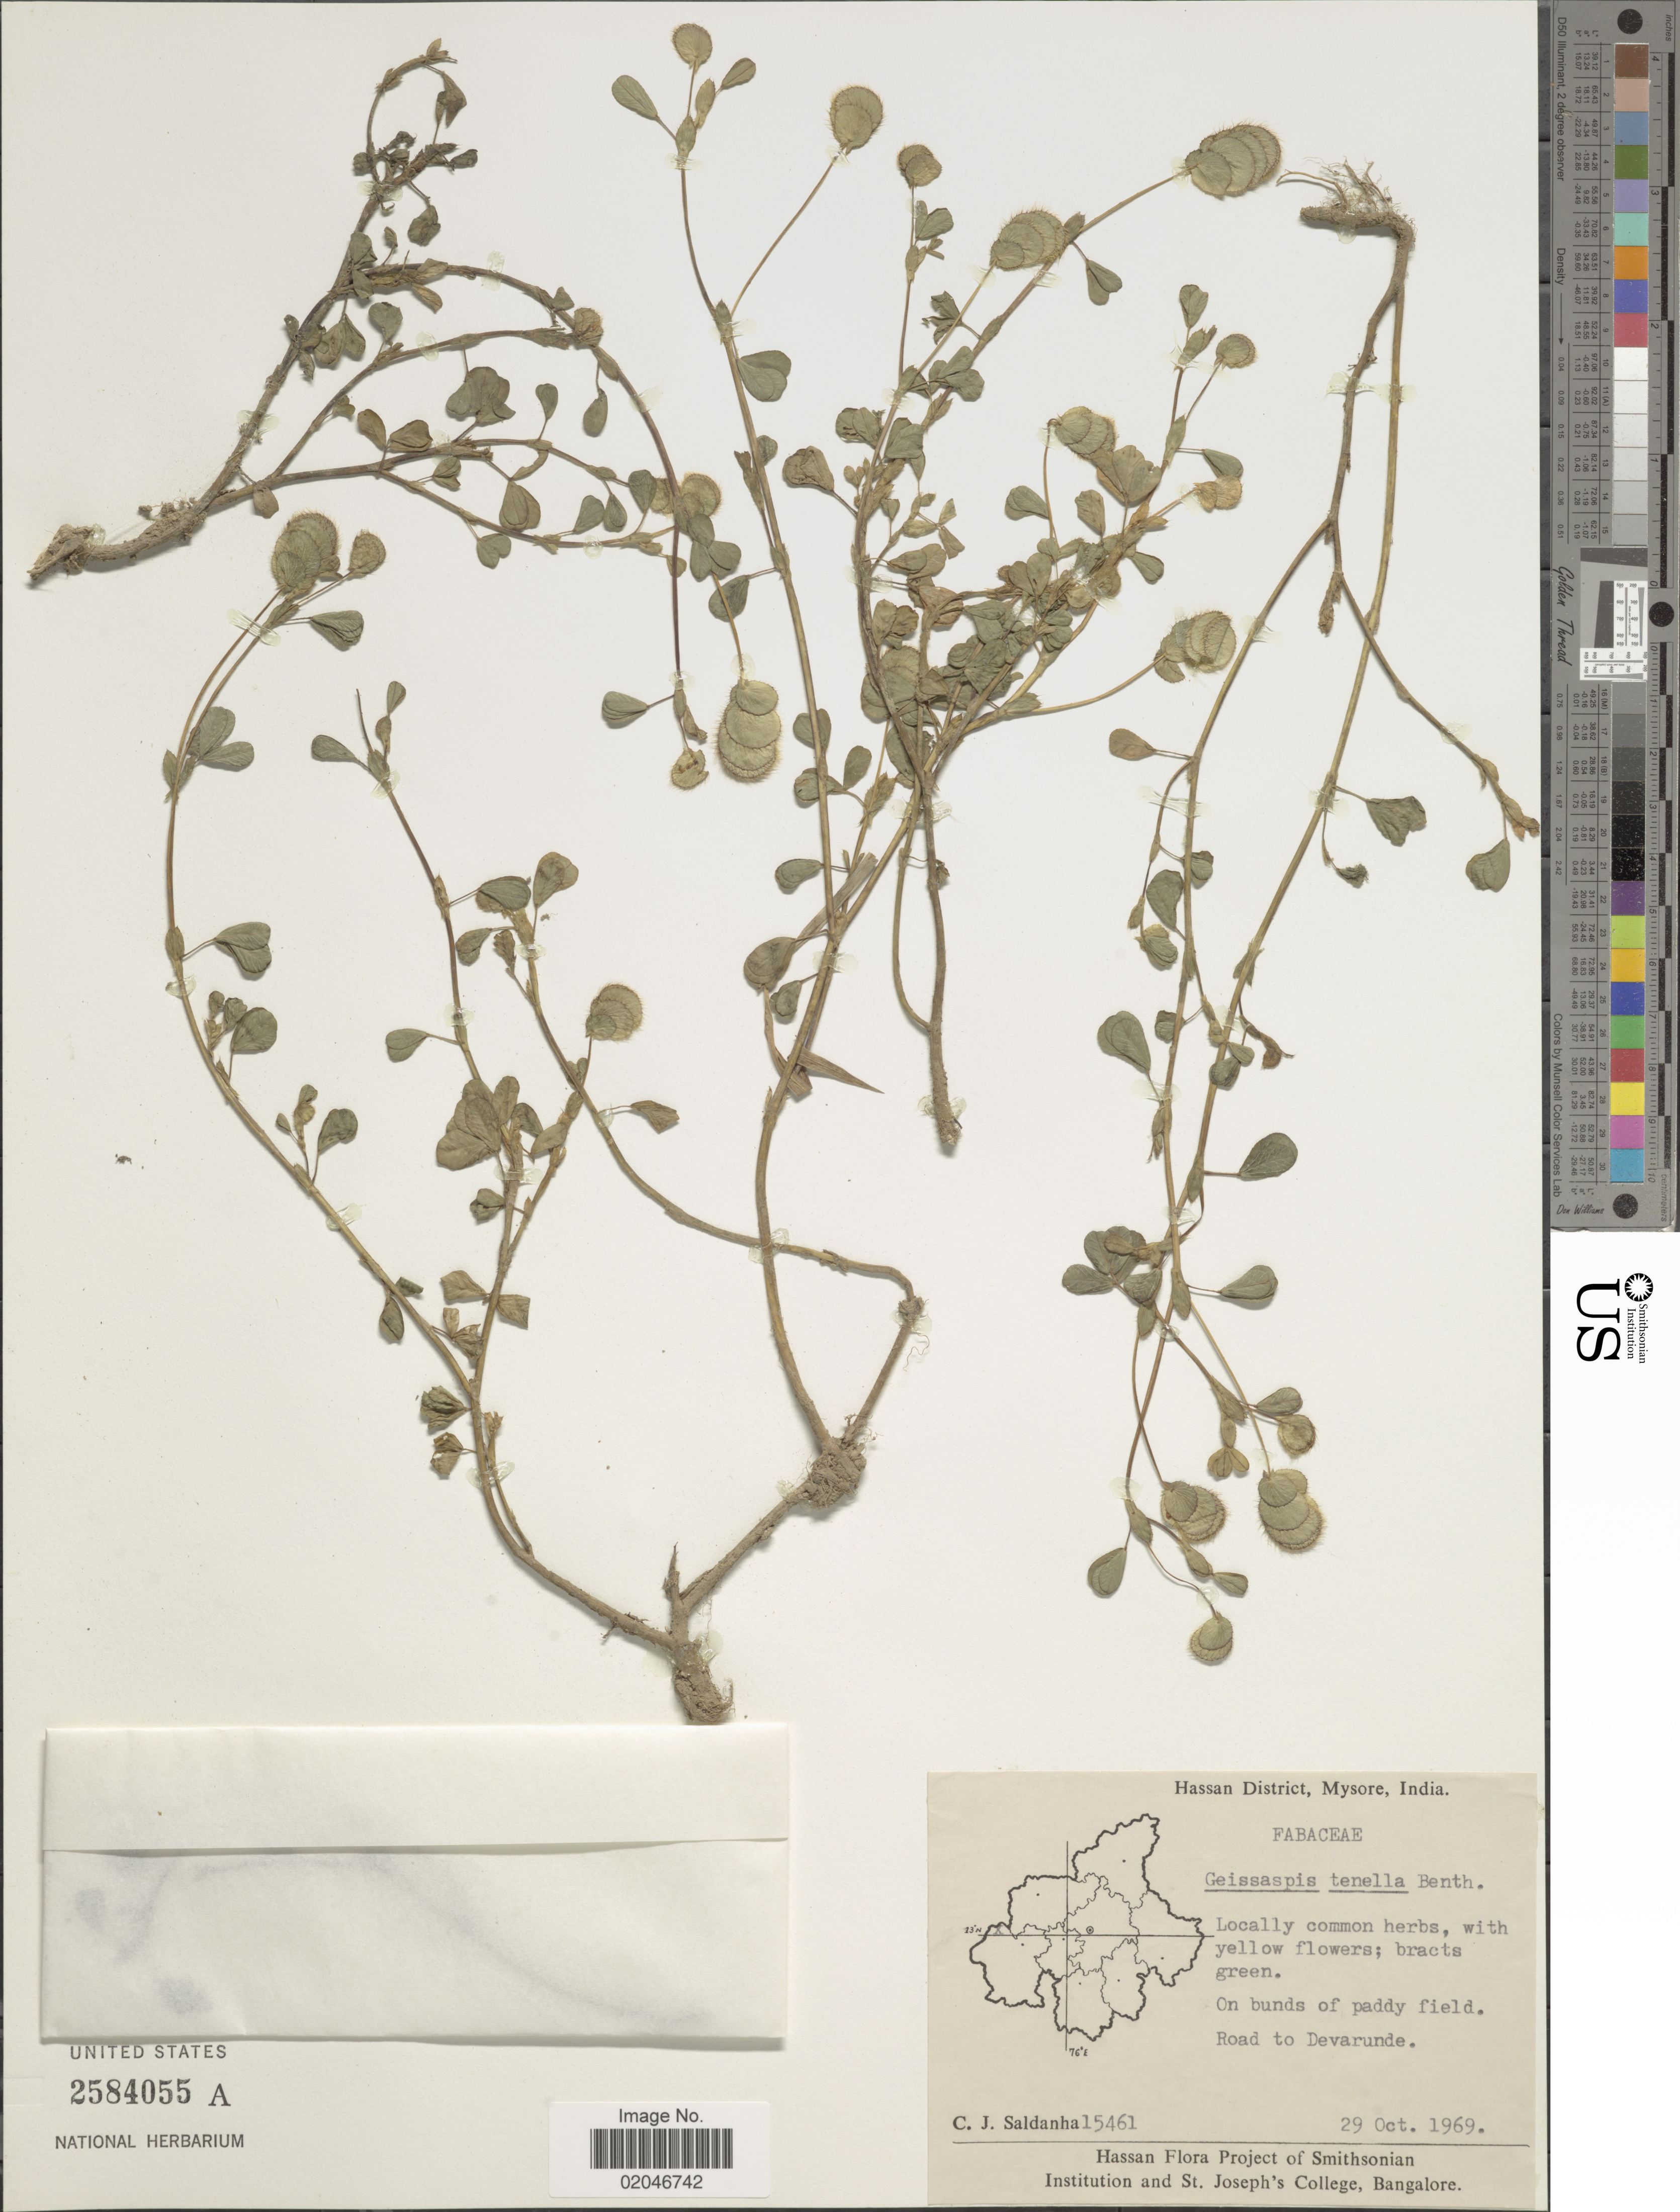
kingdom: Plantae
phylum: Tracheophyta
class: Magnoliopsida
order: Fabales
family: Fabaceae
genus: Geissaspis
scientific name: Geissaspis tenella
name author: Benth.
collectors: C. J. Saldanha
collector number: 15461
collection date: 1969-10-29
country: India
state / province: Karnataka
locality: Hassan District, Mysore, Road to Devarunde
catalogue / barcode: US 2584055A